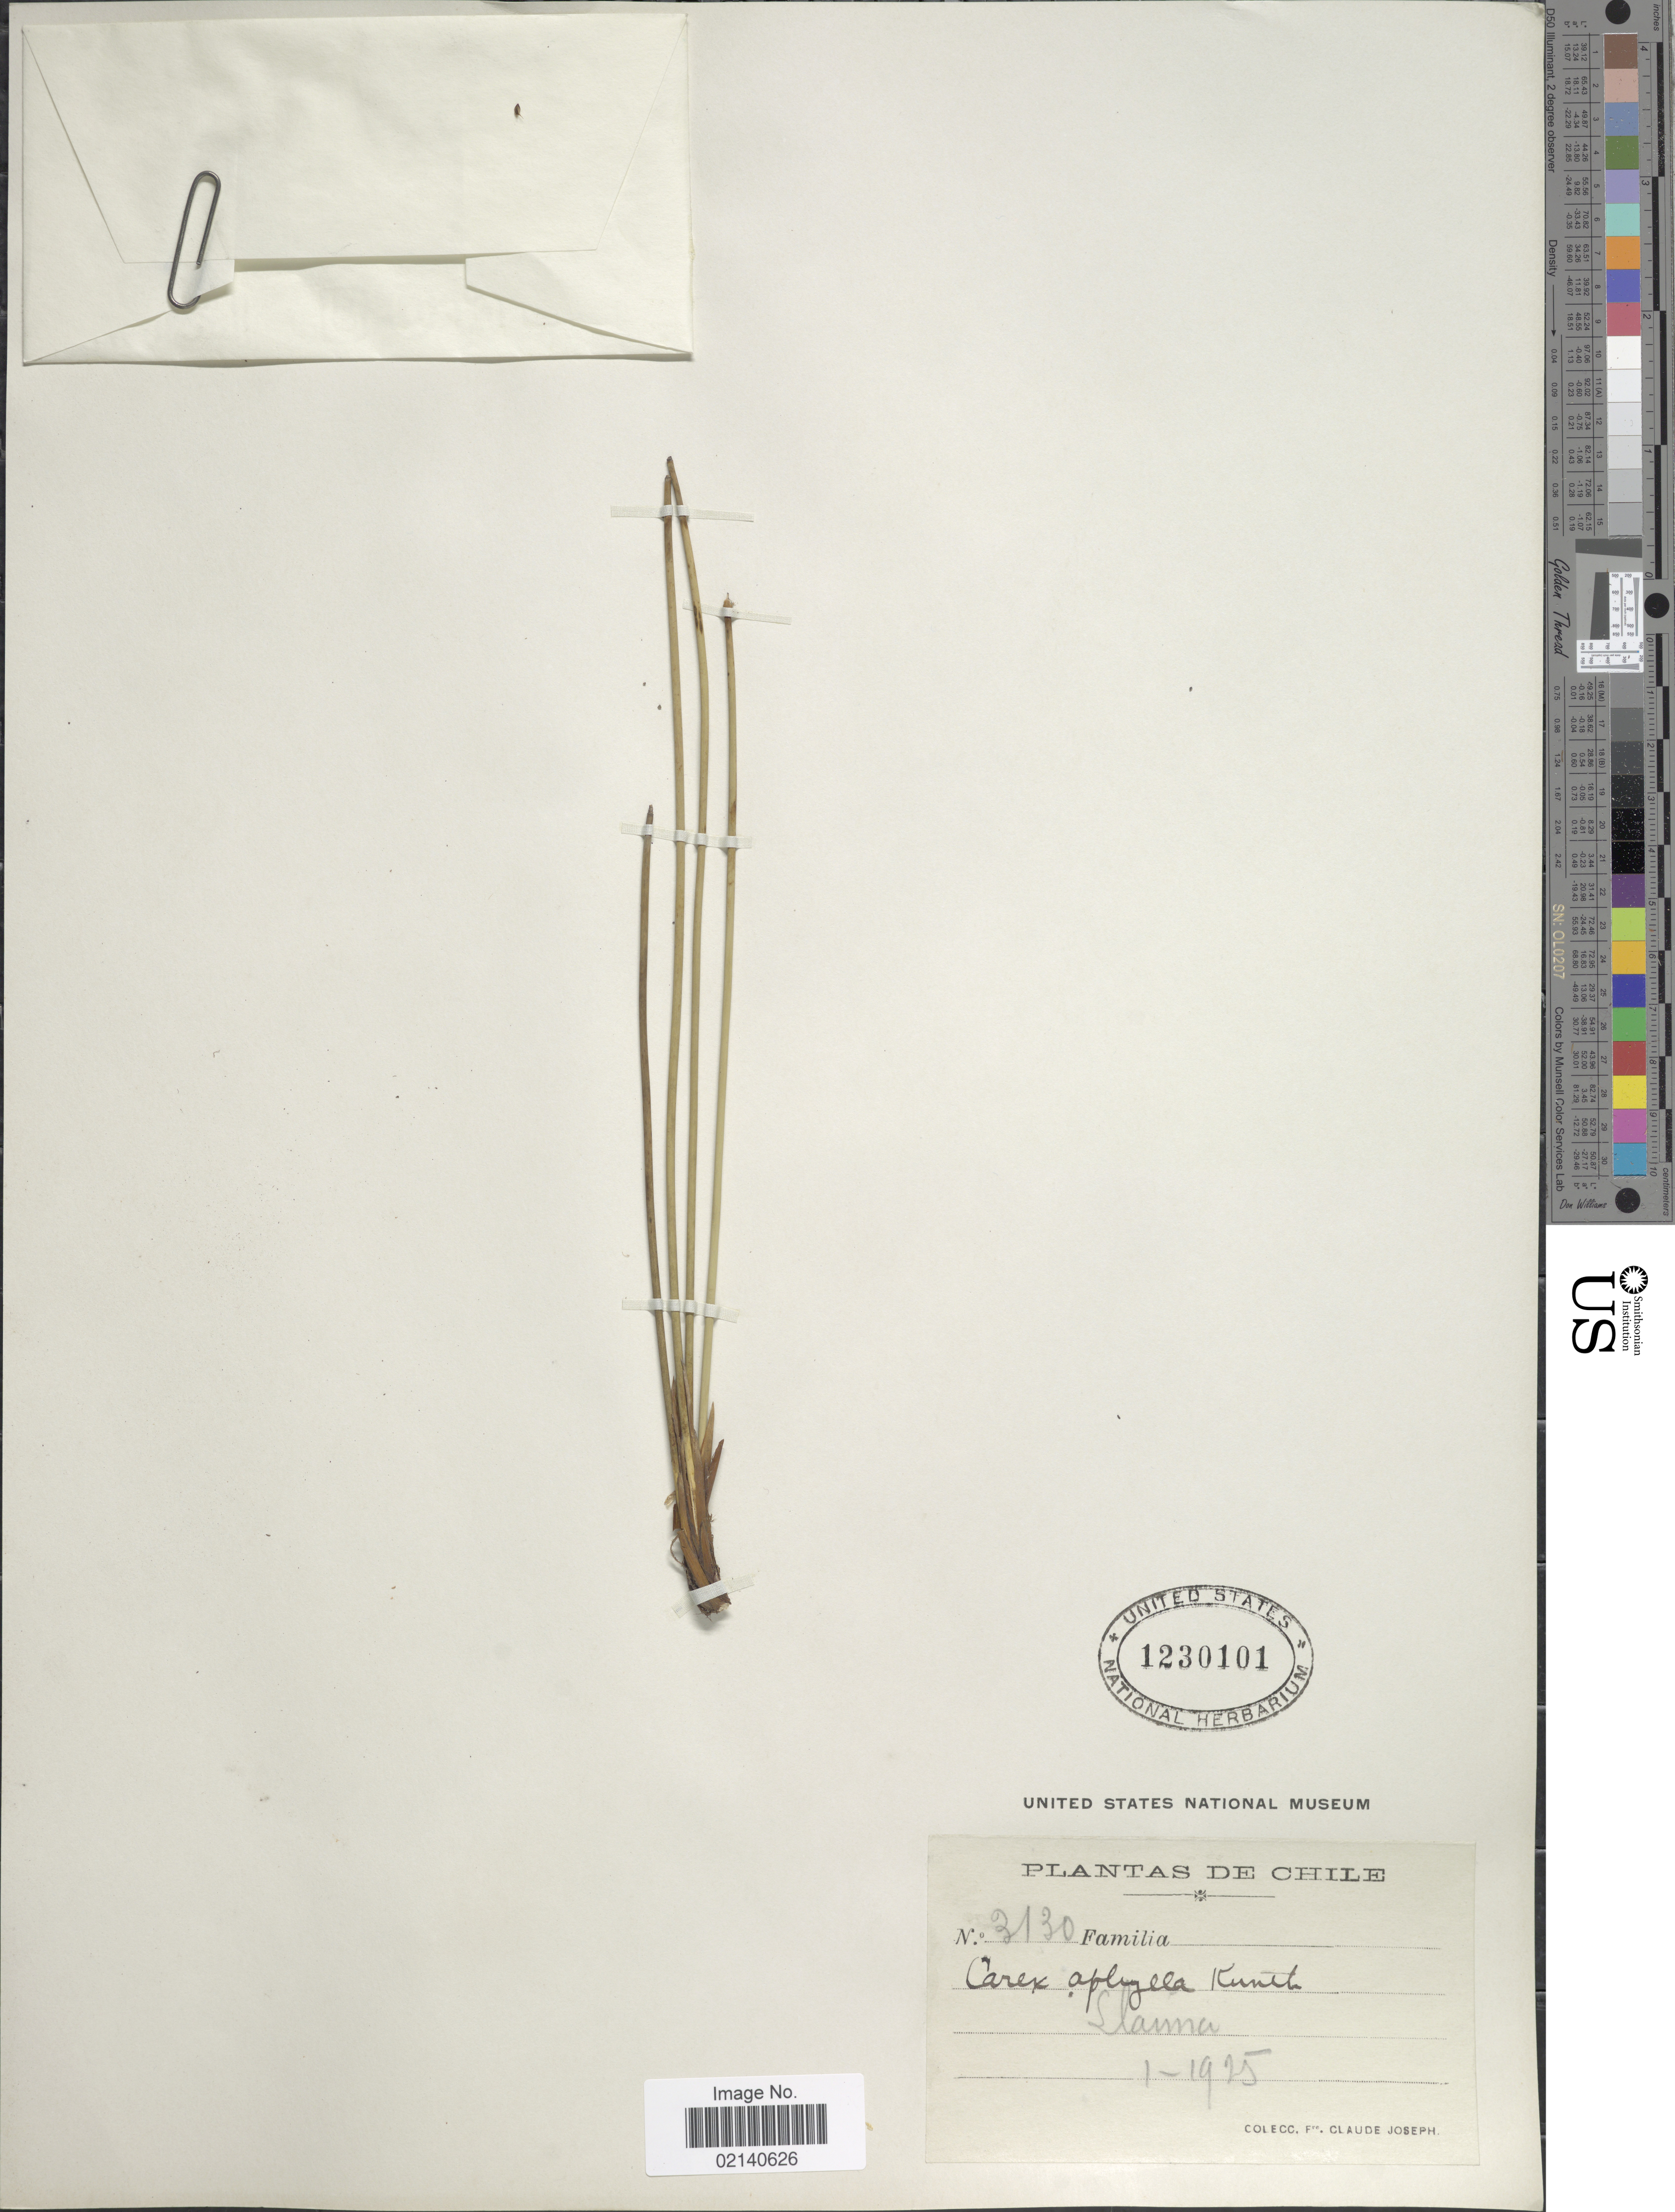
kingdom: Plantae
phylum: Tracheophyta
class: Liliopsida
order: Poales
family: Cyperaceae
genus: Carex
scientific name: Carex aphylla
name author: Kunth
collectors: Bro. Claude-Joseph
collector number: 3130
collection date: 1925-01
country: Chile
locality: Llaima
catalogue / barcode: US 1230101